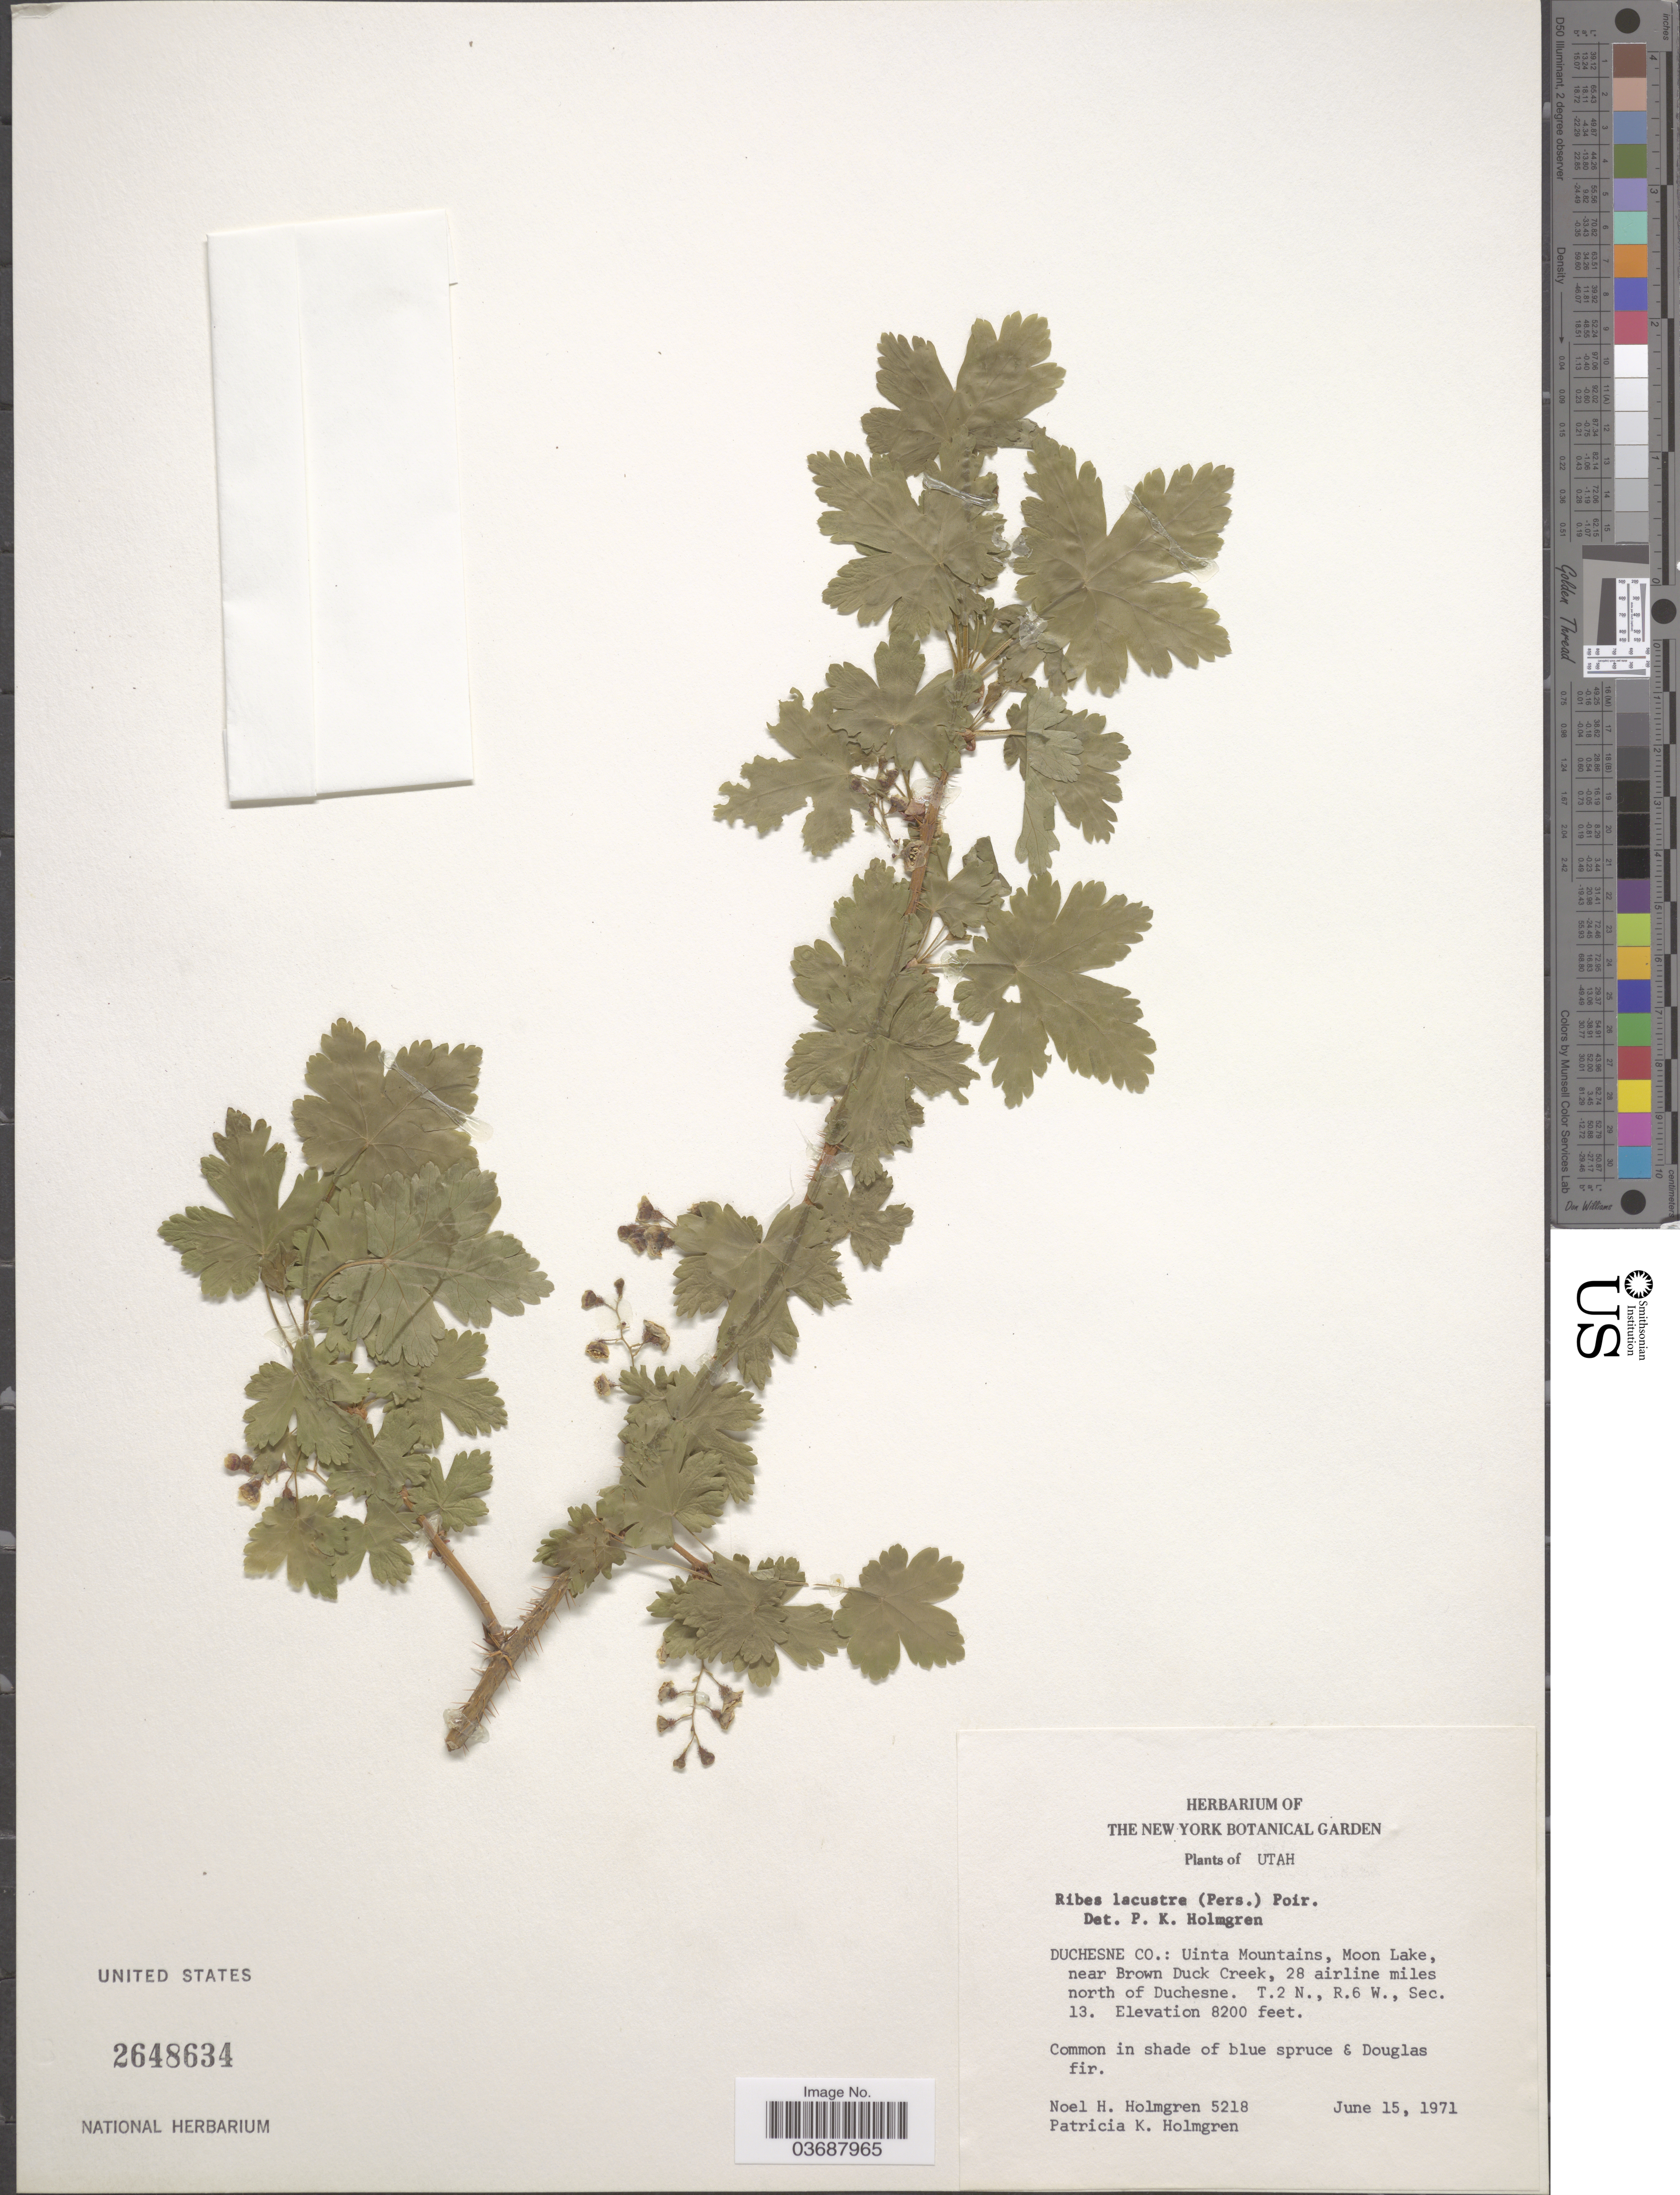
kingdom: Plantae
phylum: Tracheophyta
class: Magnoliopsida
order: Saxifragales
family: Grossulariaceae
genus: Ribes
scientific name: Ribes lacustre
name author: (Pers.) Poir.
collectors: N. H. Holmgren & P. K. Holmgren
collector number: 5218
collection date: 1971-06-15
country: United States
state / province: Utah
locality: Duchesne Co.: Uinta Mountains, Moon Lake, near Brown Duck Creek, 28 airline miles north of Duchesne. T.2 N., R.6 W., Sec. 13.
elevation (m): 2499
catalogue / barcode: US 2648634